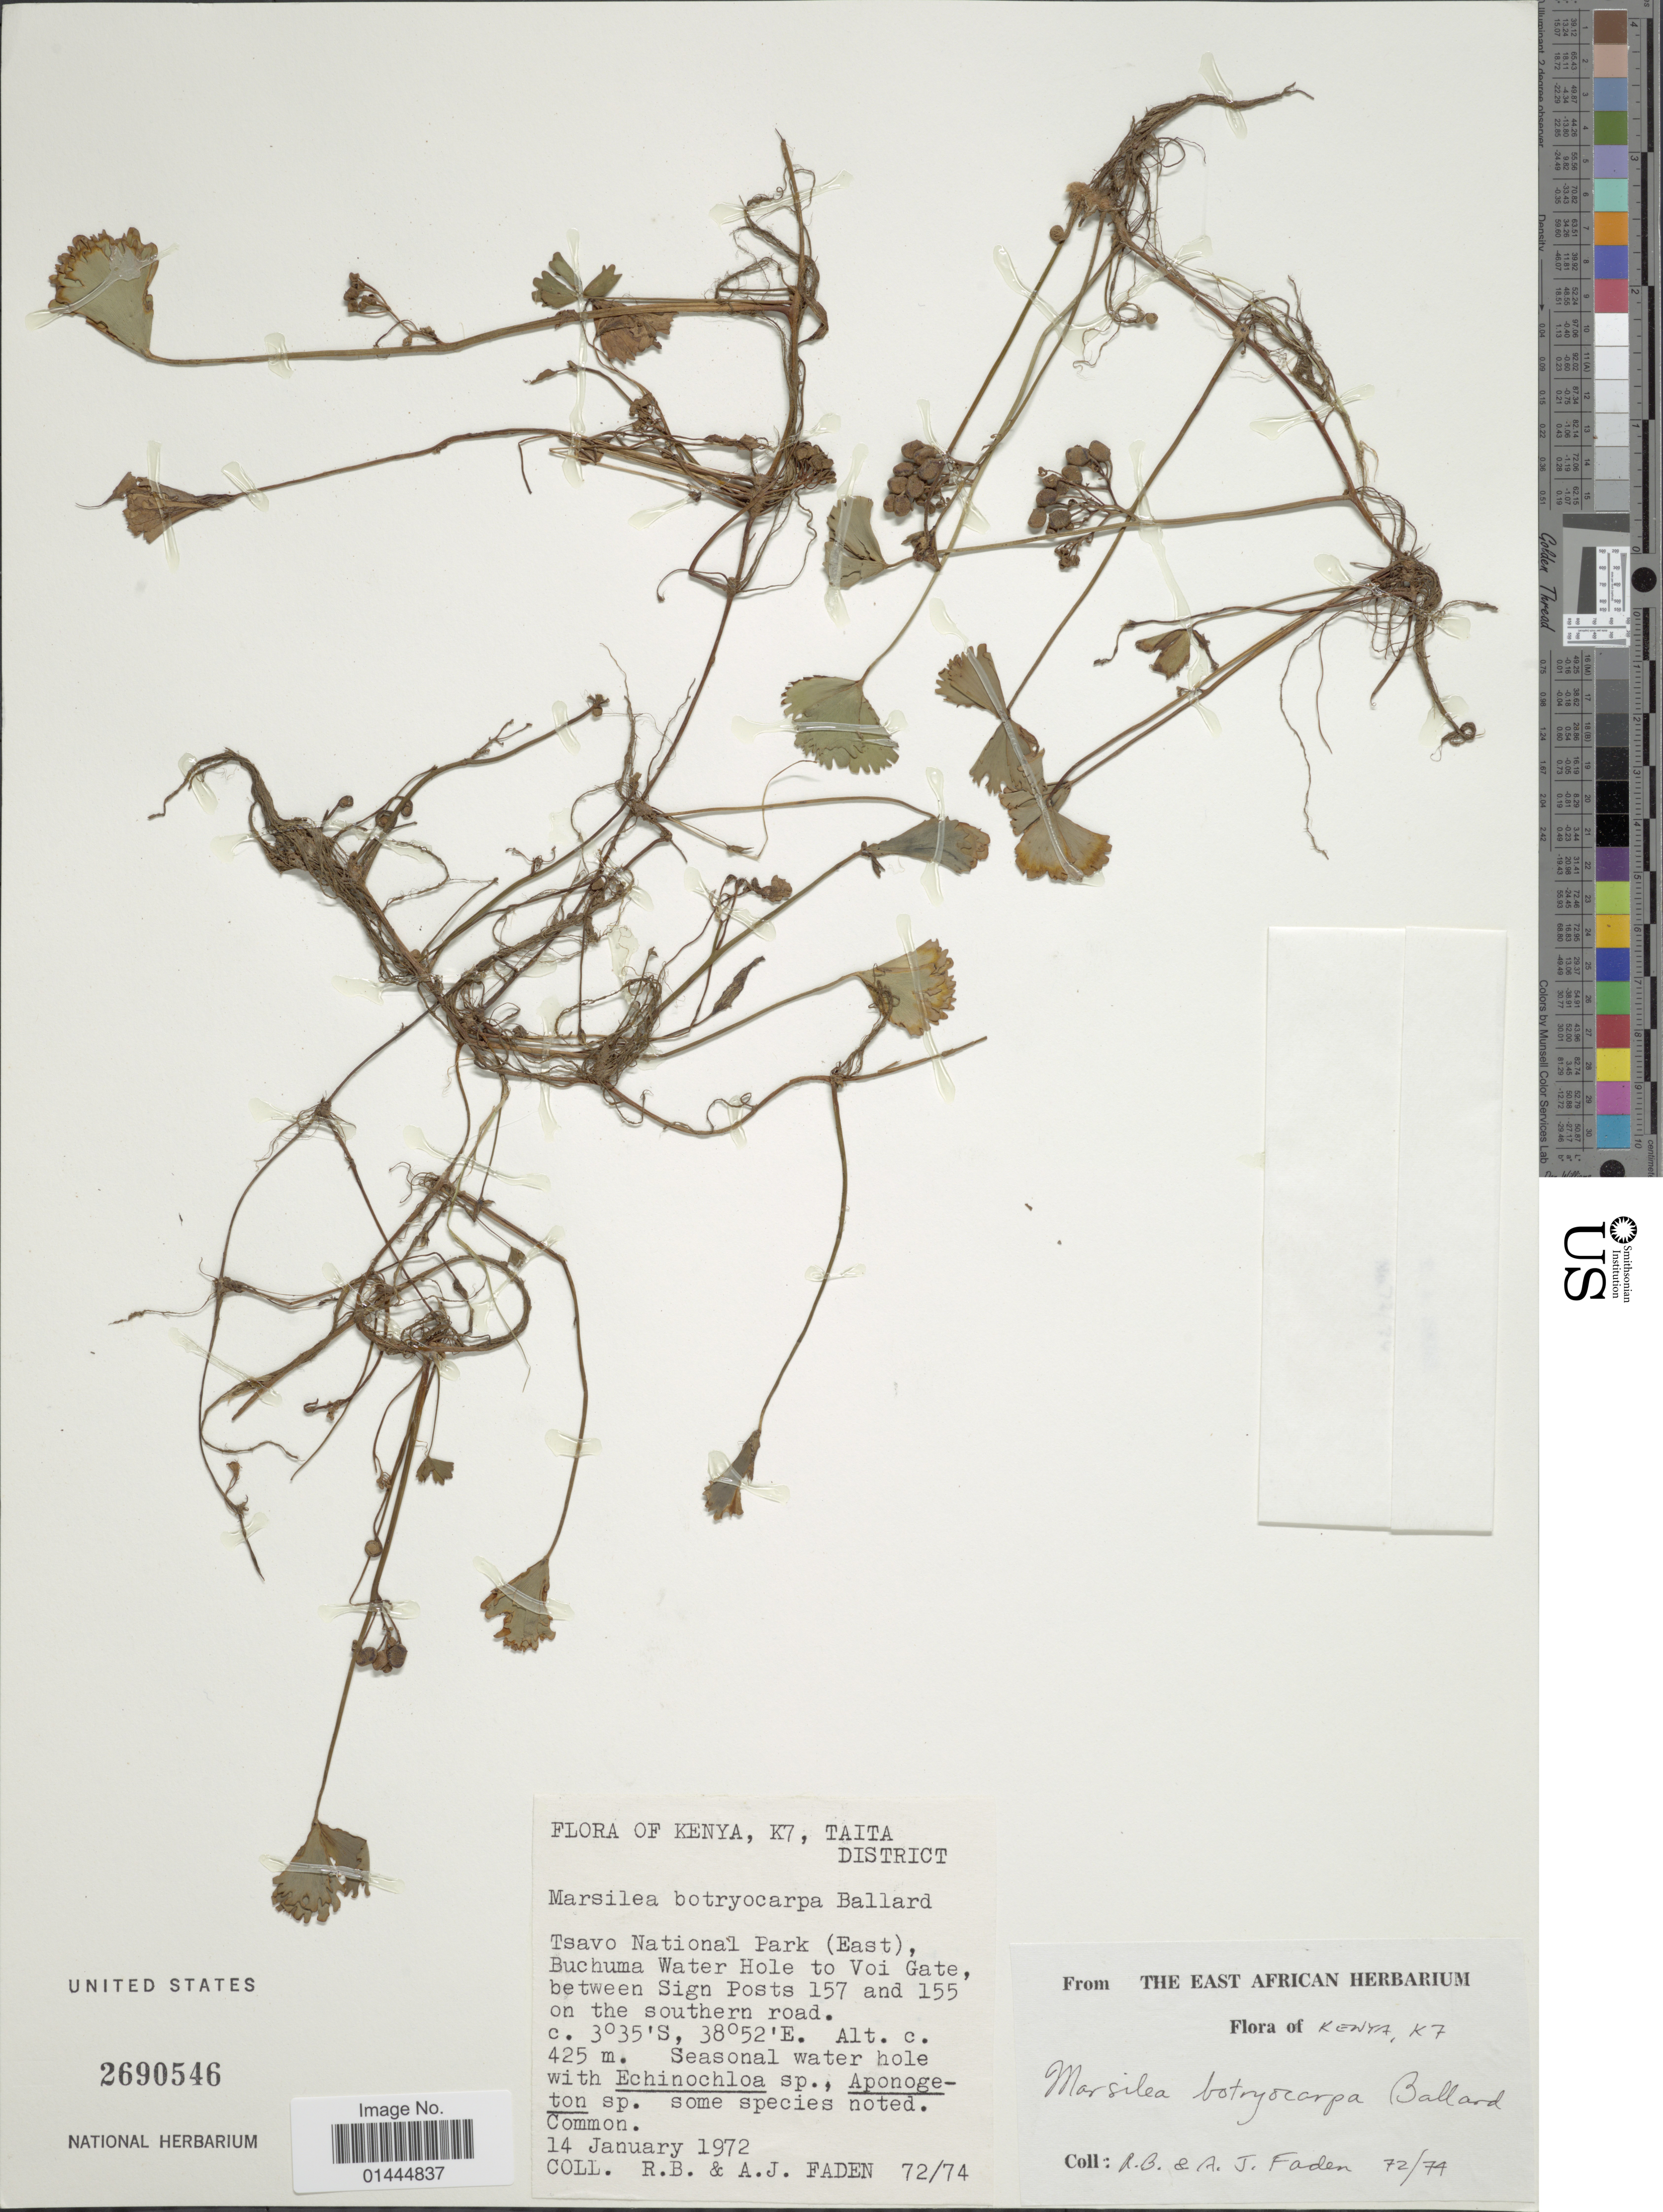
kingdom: Plantae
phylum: Tracheophyta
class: Polypodiopsida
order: Salviniales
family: Marsileaceae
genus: Marsilea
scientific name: Marsilea botryocarpa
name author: Ballard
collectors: R. B. Faden & A. J. Faden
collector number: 72/74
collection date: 1972-01-14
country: Kenya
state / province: Taita Taveta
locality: K7, Taita District, Tsavo National Park (East), Buchuma Water Hole to Voi Gate, between Sign Posts 157 and 155 on the southern road.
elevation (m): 425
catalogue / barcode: US 2690546